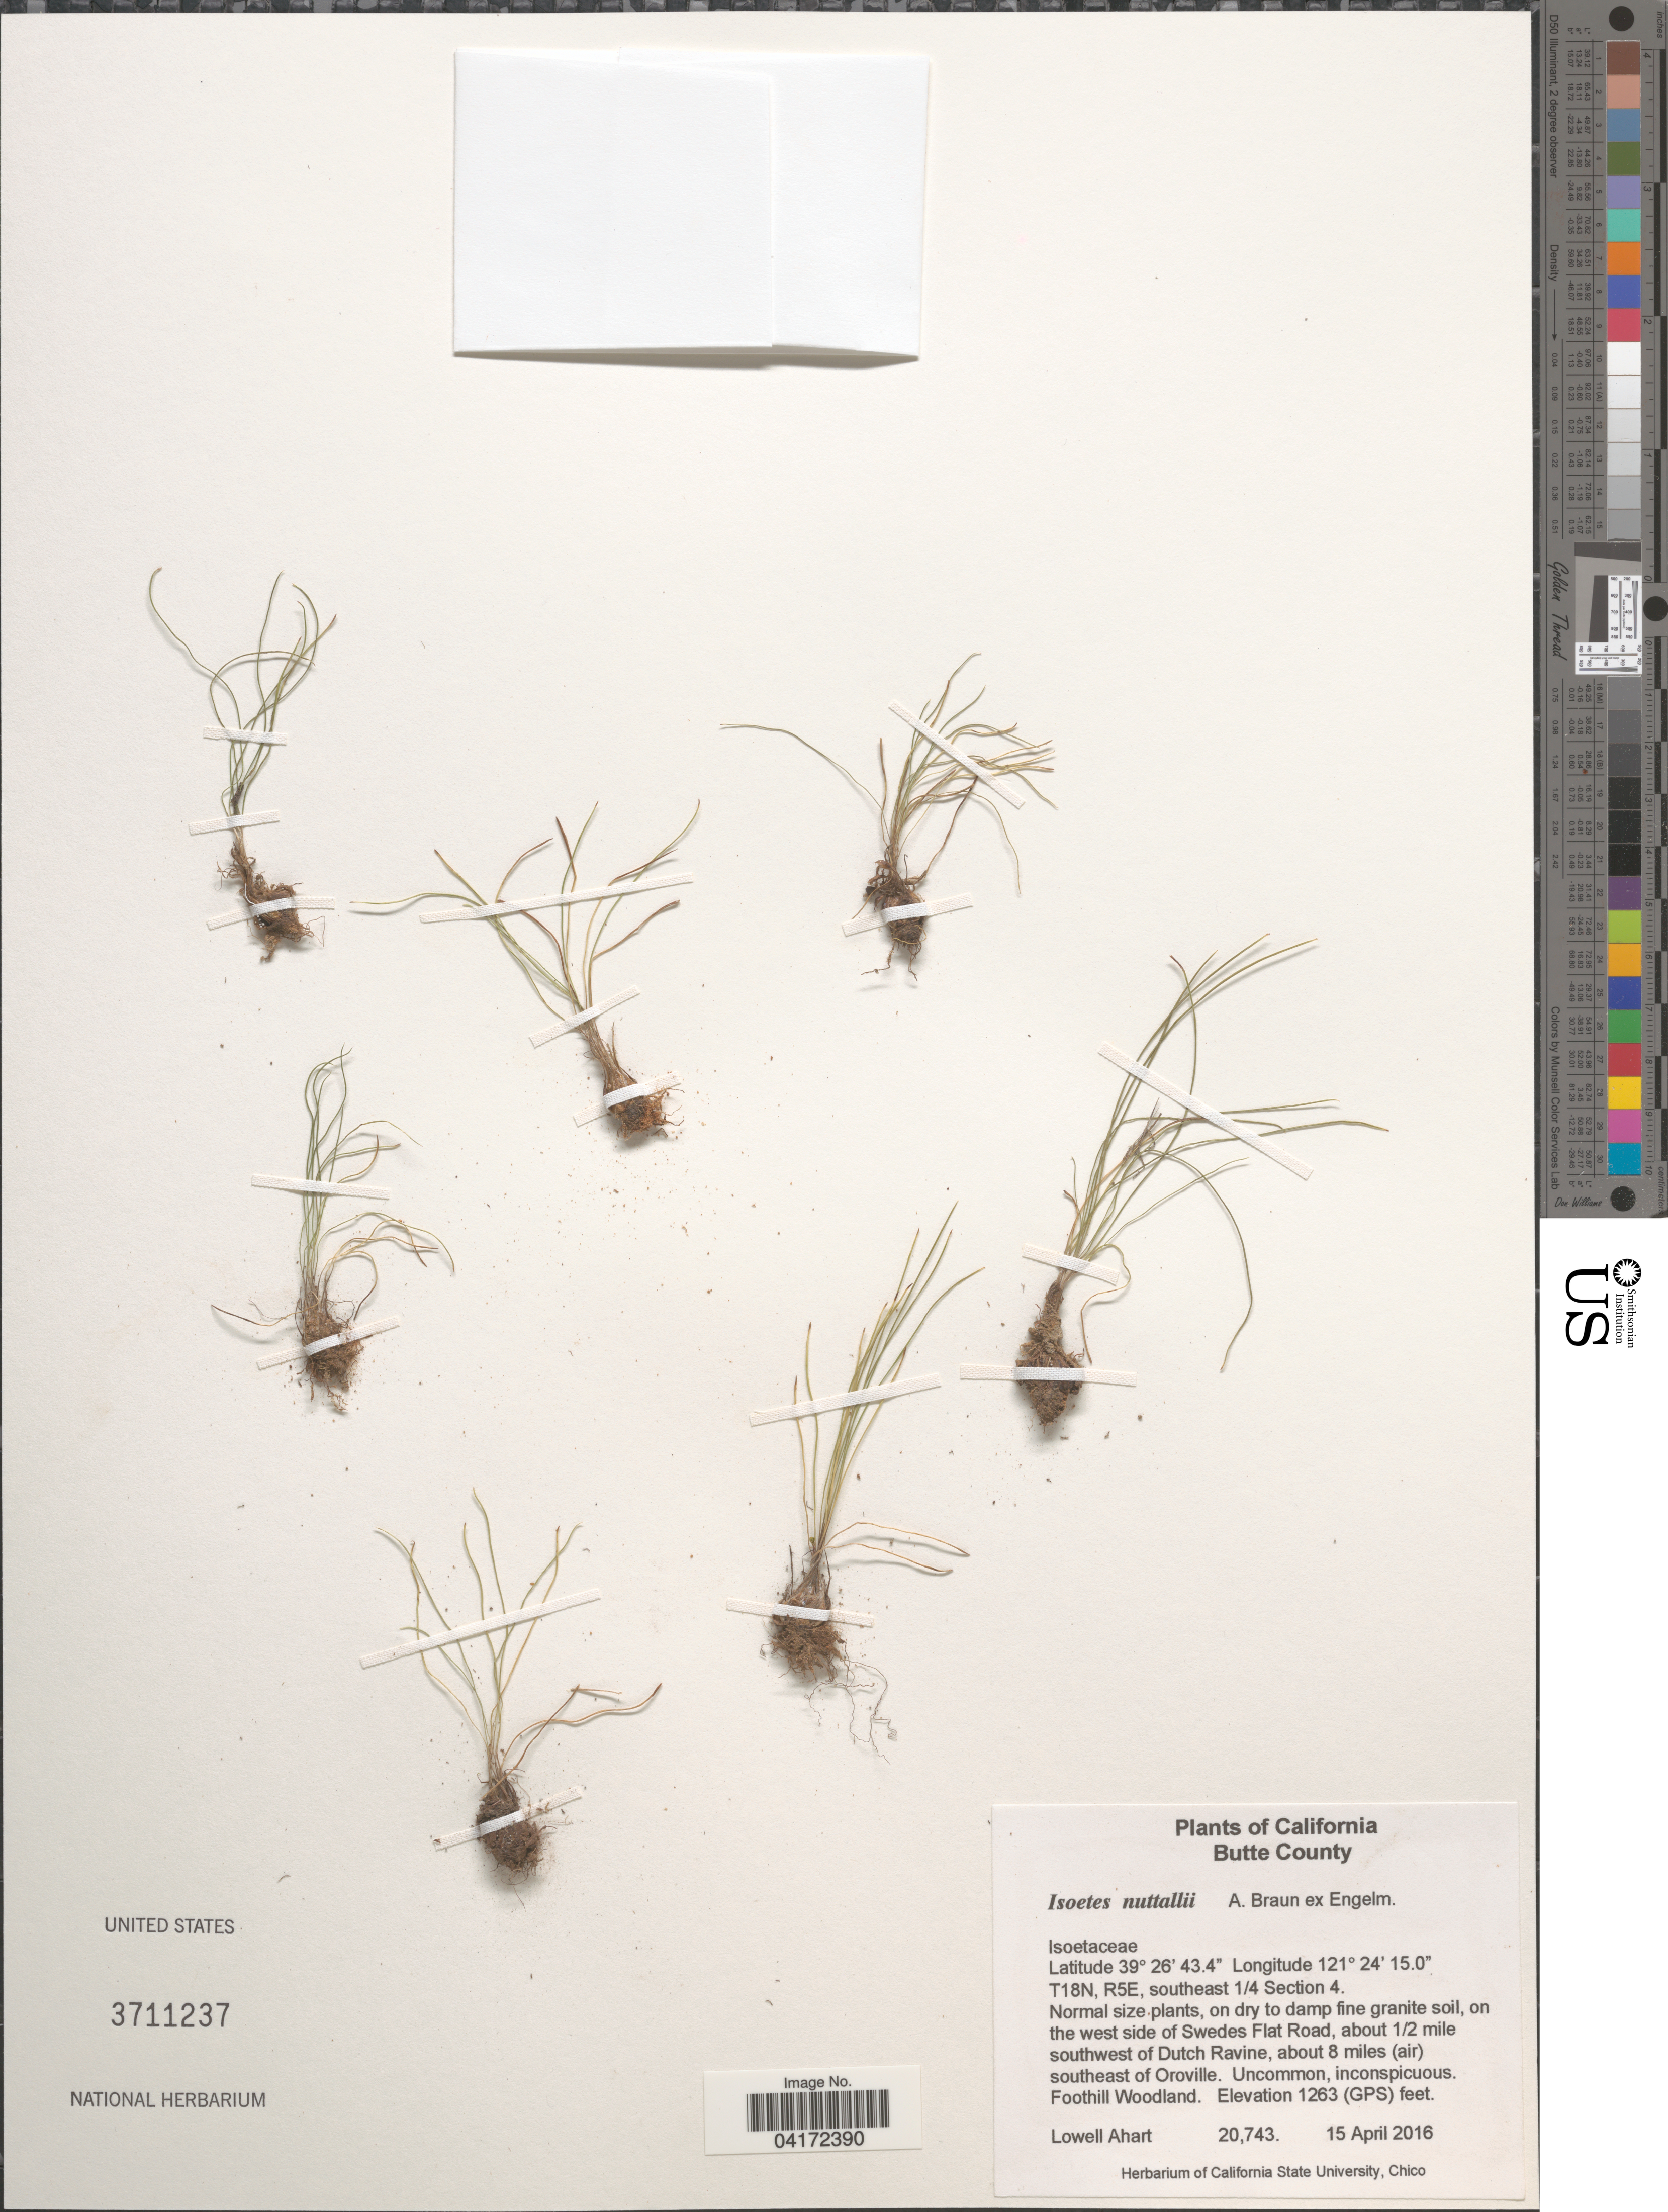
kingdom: Plantae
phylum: Tracheophyta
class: Lycopodiopsida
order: Isoetales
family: Isoetaceae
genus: Isoetes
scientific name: Isoetes nuttallii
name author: A. Braun ex Engelm.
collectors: L. Ahart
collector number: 20743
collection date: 2016-04-15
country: United States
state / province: California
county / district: Butte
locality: Butte County. T18N, R5E, southeast 1/4 Section 4. On the west side of Swedes Flat Road, about 1/2 mile southwest of Dutch Ravine, about 8 miles (air) southeast of Oroville. Foothill Woodland.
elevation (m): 385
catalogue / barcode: US 3711237